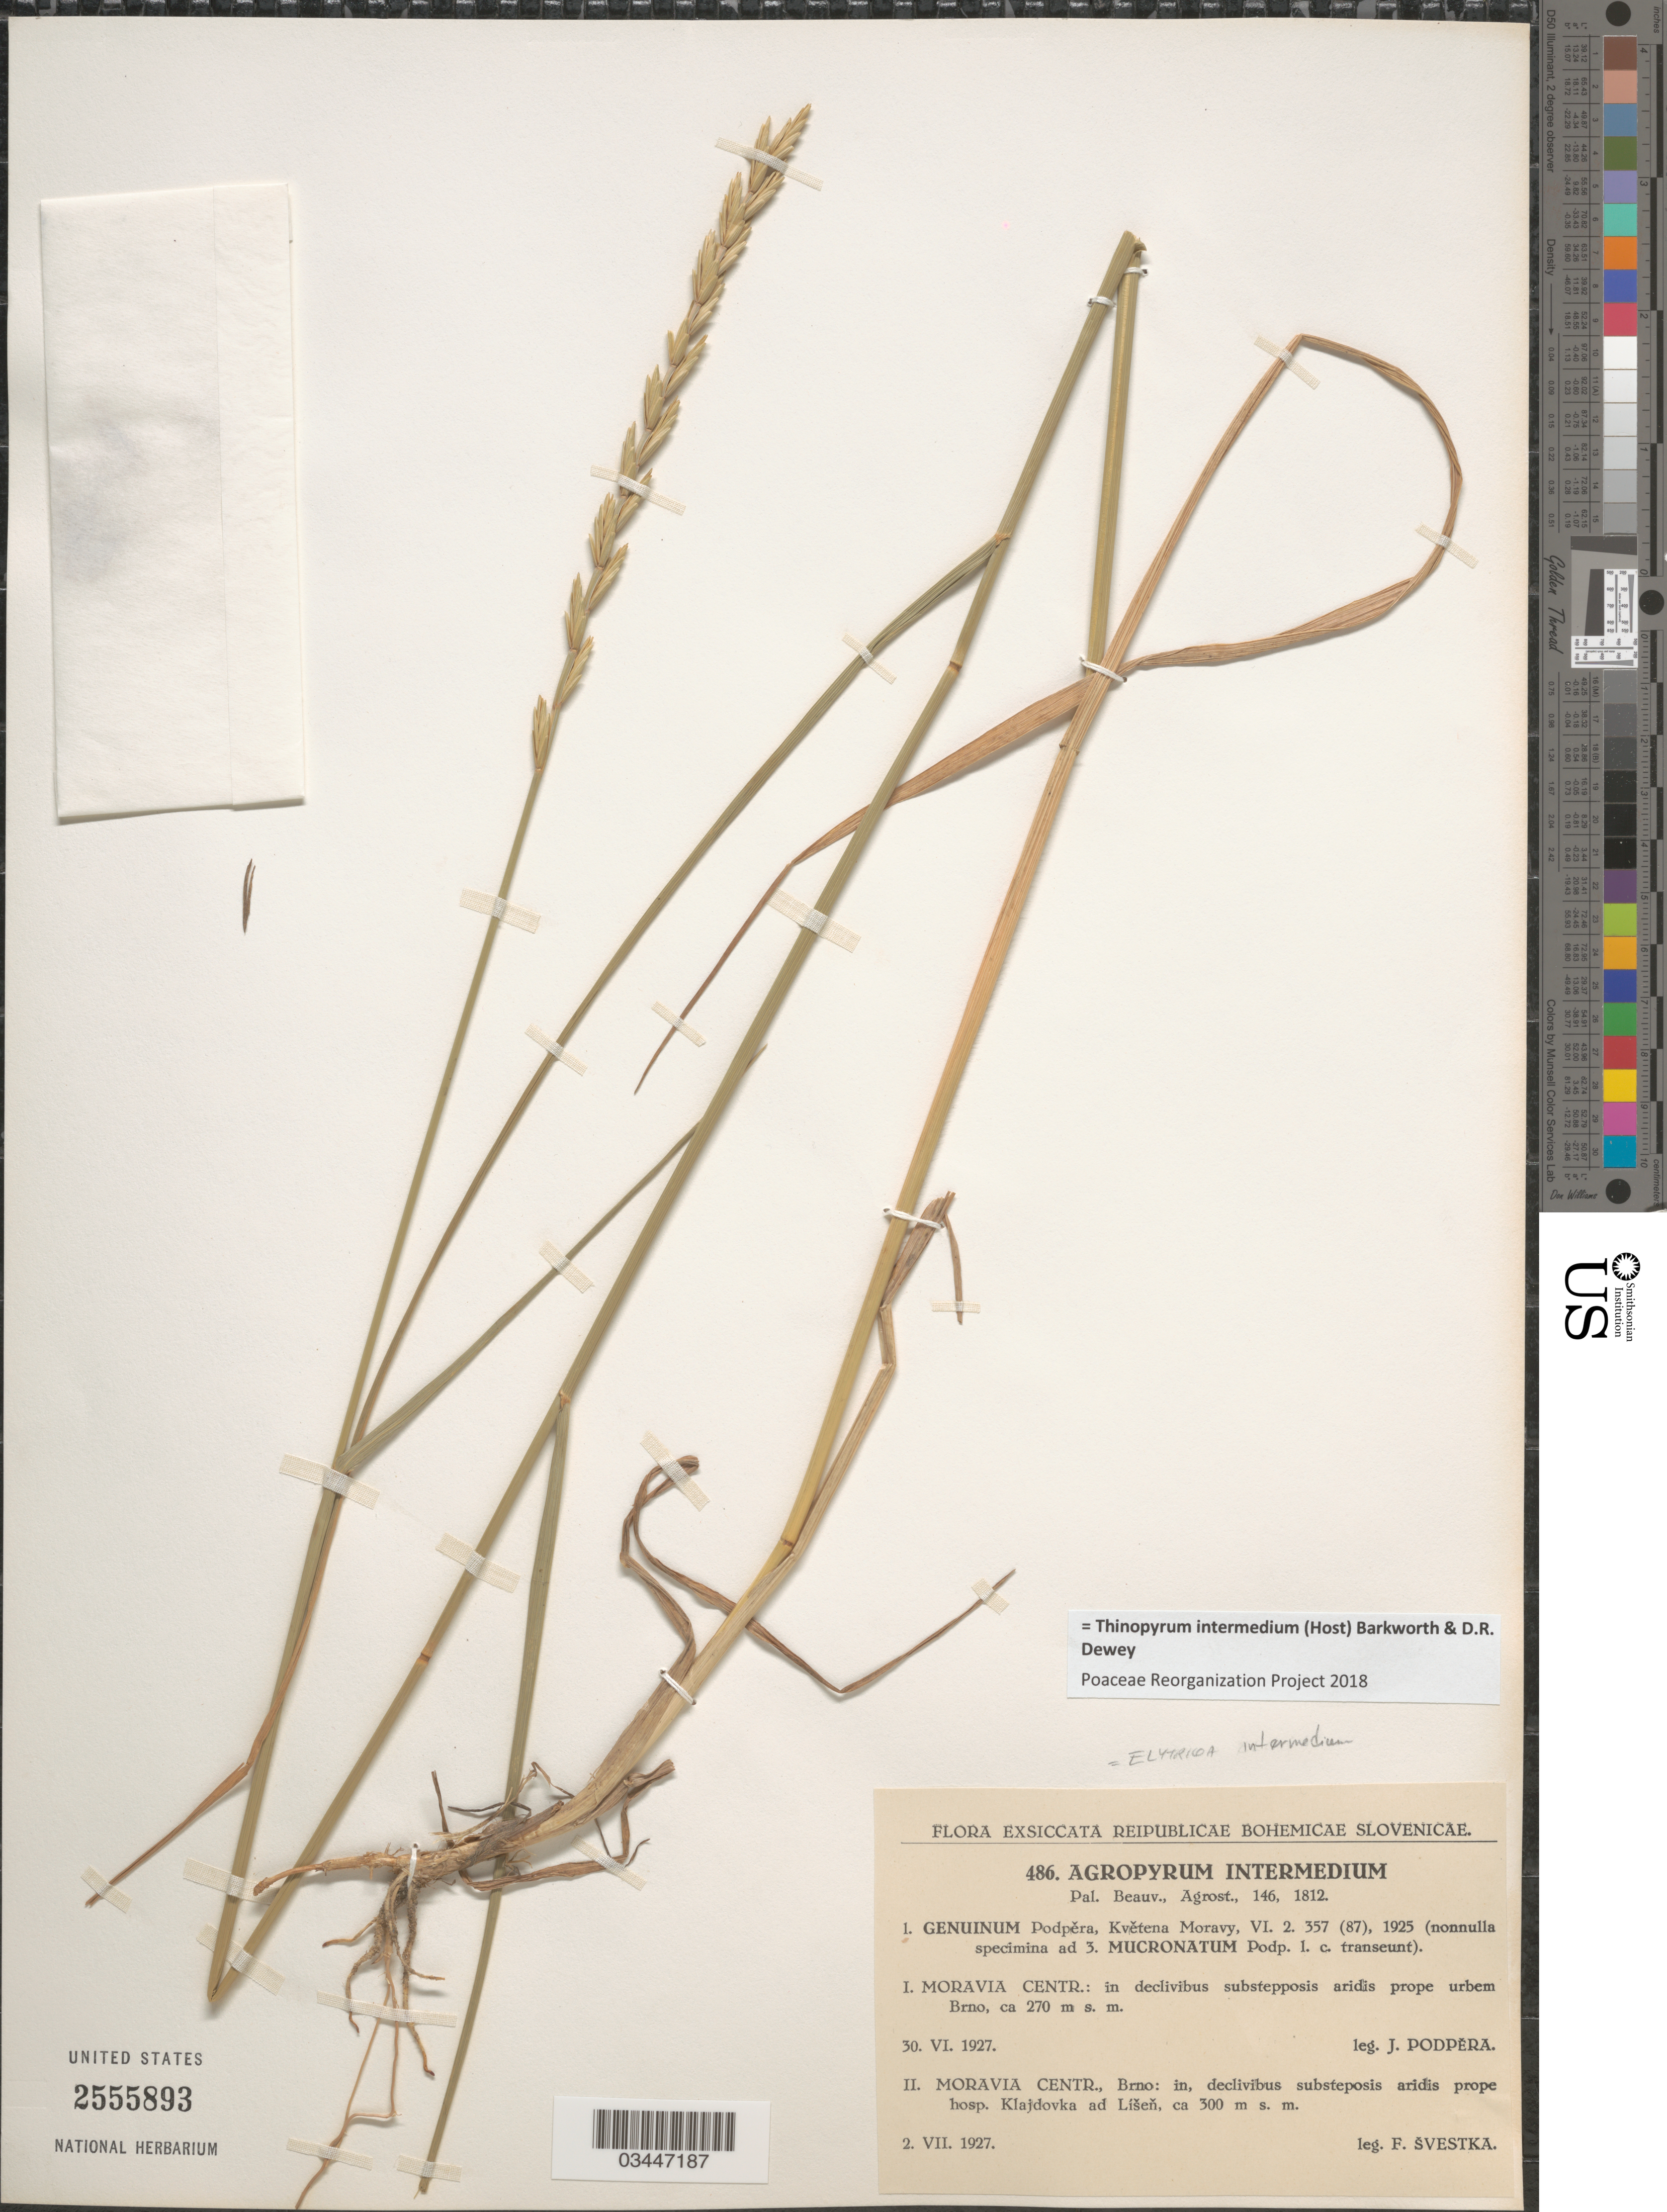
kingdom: Plantae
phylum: Tracheophyta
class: Liliopsida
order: Poales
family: Poaceae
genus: Thinopyrum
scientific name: Thinopyrum intermedium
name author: (Host) Barkworth & Dewey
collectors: J. Podpera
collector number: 486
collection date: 1927-06-30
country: Czechia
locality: Moravia Centr.: in declivibus substepposis aridis prope urbem Brno.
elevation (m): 270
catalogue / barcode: US 2555893